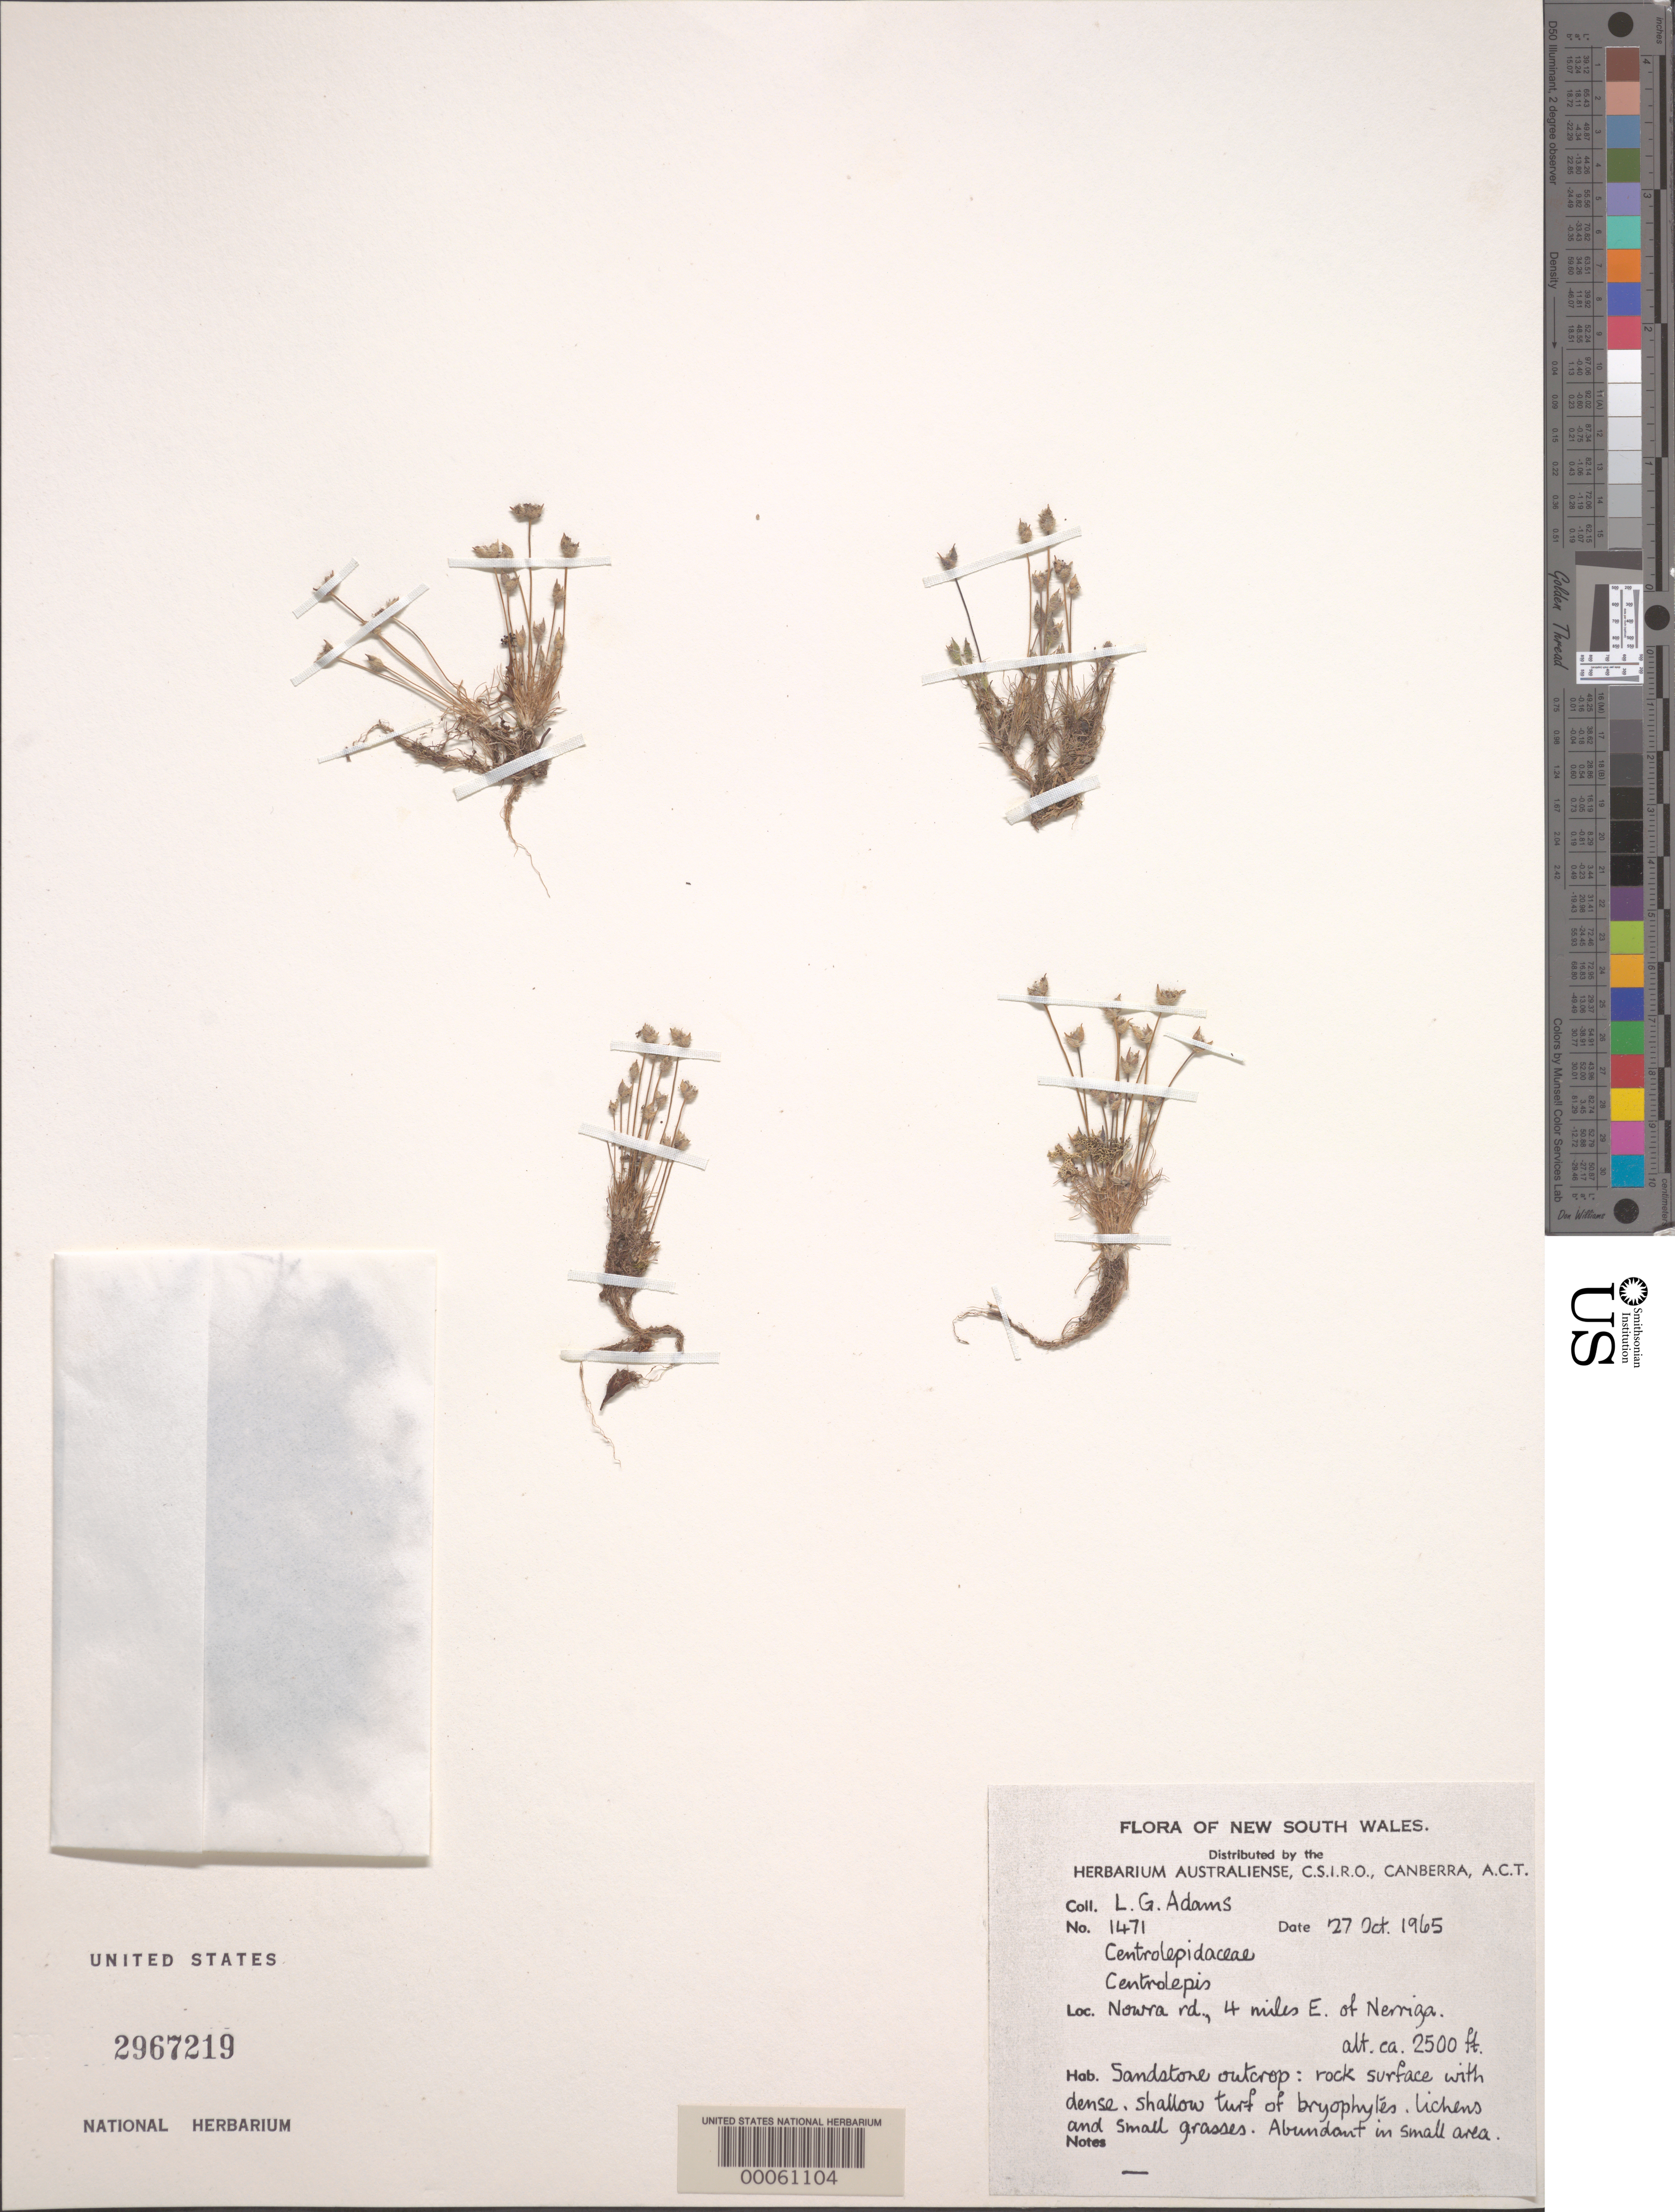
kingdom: Plantae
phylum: Tracheophyta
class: Liliopsida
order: Poales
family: Restionaceae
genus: Centrolepis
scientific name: Centrolepis sp.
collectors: L. G. Adams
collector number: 1471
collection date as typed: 27 Oct 1965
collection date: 1965-10-27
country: Australia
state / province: New South Wales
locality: Nowra rd. 4 miles e of nerriga.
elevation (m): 762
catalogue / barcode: US 2967219